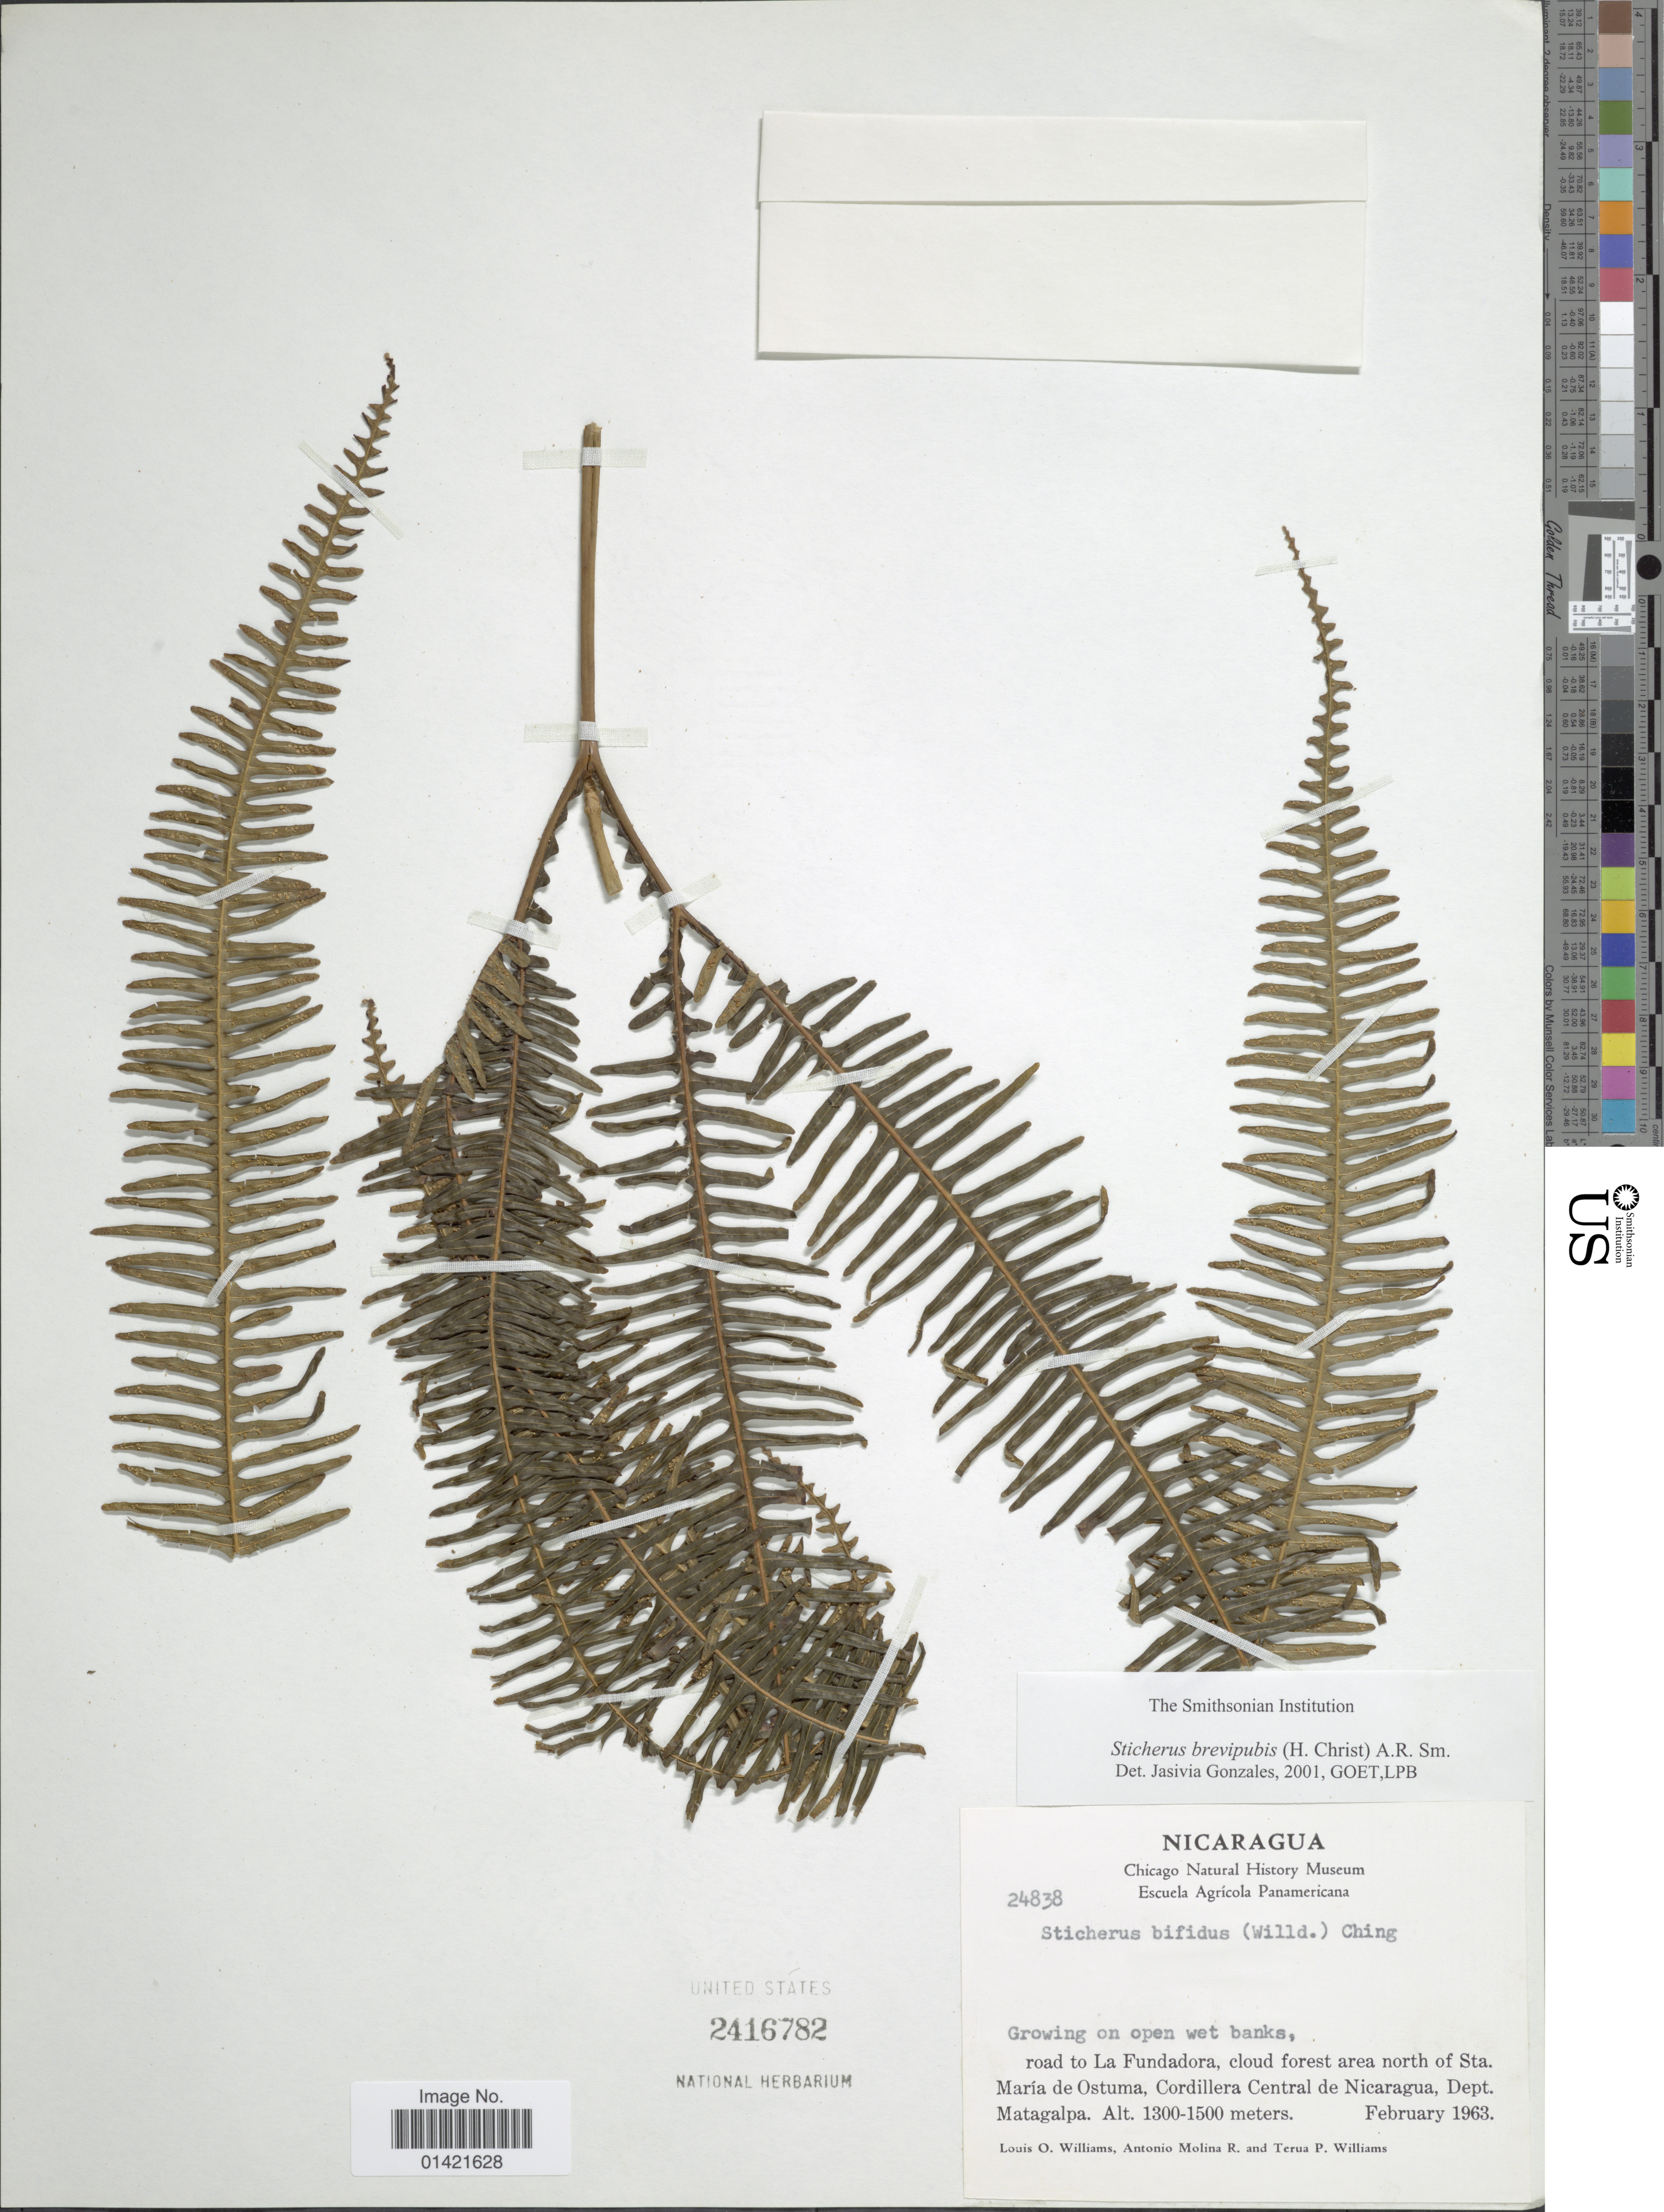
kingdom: Plantae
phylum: Tracheophyta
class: Polypodiopsida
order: Gleicheniales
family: Gleicheniaceae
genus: Sticherus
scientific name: Sticherus fulvus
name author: (Desv.) Ching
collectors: L. O. Williams, A. Molina R. & T. P. Williams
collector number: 24838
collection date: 1963-02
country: Nicaragua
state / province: Matagalpa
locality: Road to La Fundadora, cloud forest area north of Sta. Maria de Ostuma, Cordillera Central de Nicaragua, Dept. Matagalpa.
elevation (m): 1300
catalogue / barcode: US 2416782